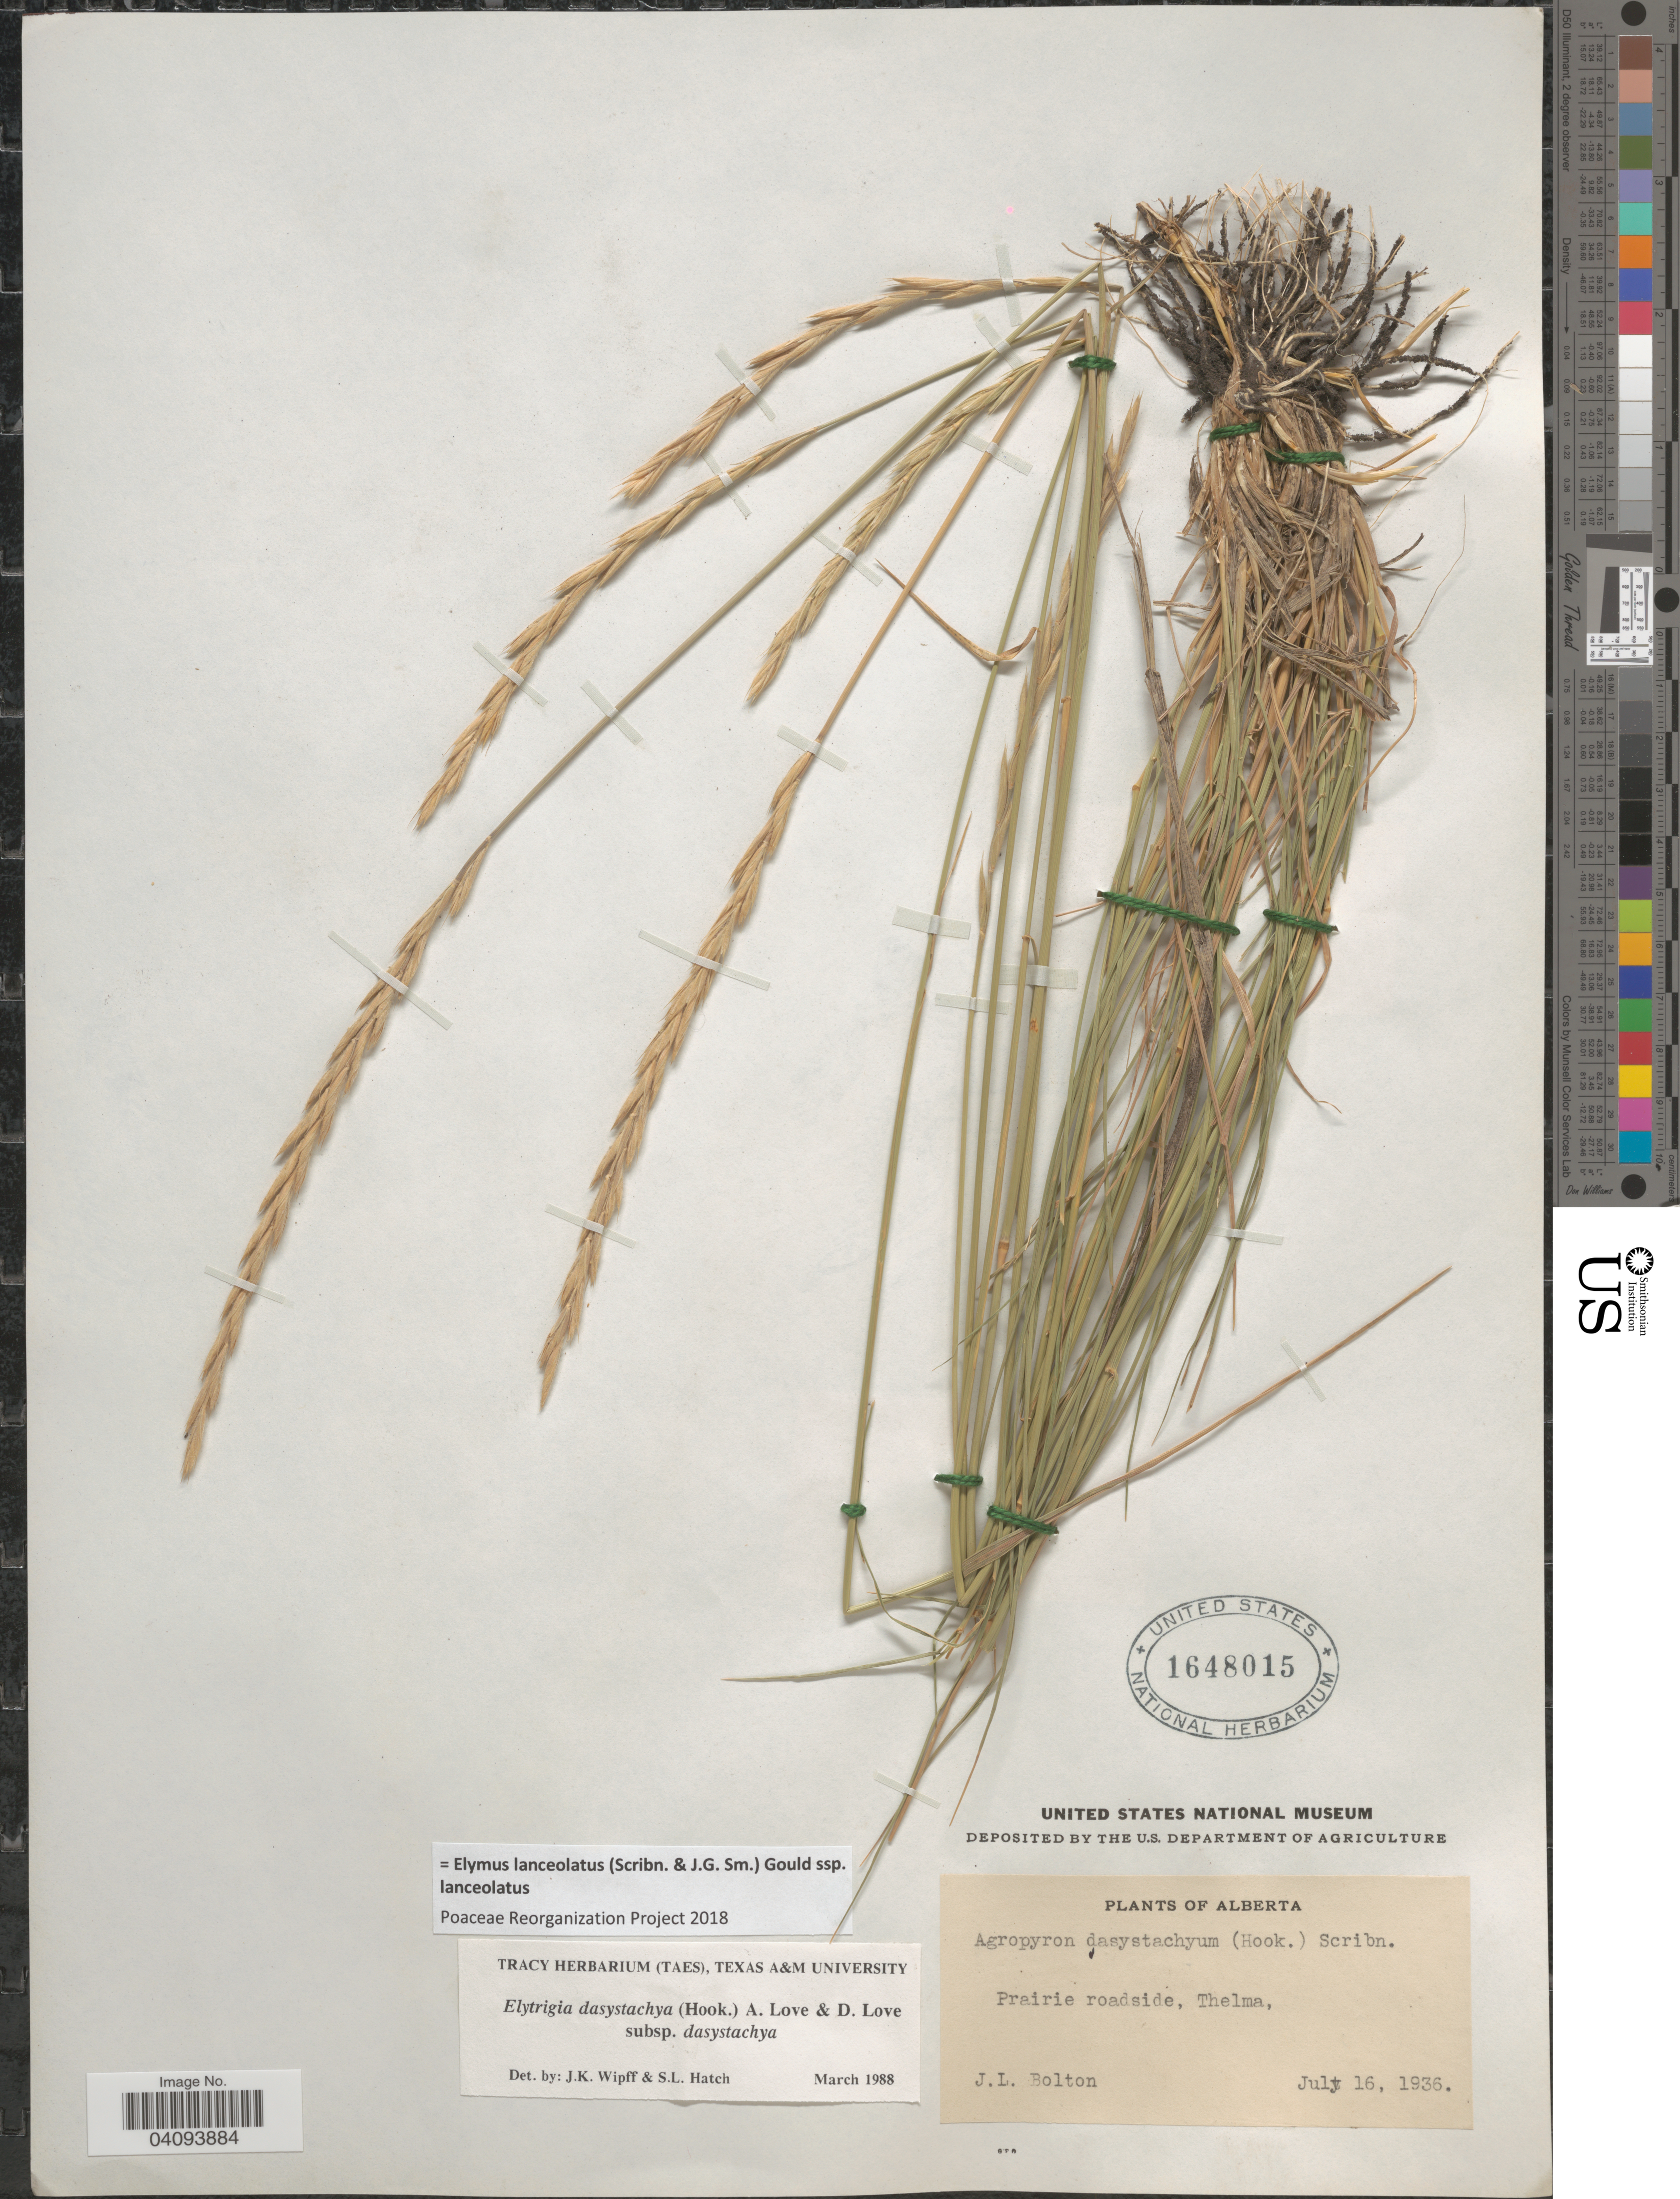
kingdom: Plantae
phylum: Tracheophyta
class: Liliopsida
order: Poales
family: Poaceae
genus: Elymus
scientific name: Elymus lanceolatus subsp. lanceolatus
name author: (Scribn. & J.G. Sm.) Gould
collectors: J. Bolton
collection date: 1936-07-16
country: Canada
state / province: Alberta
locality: Prairie roadside, Thelma.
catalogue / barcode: US 1648015